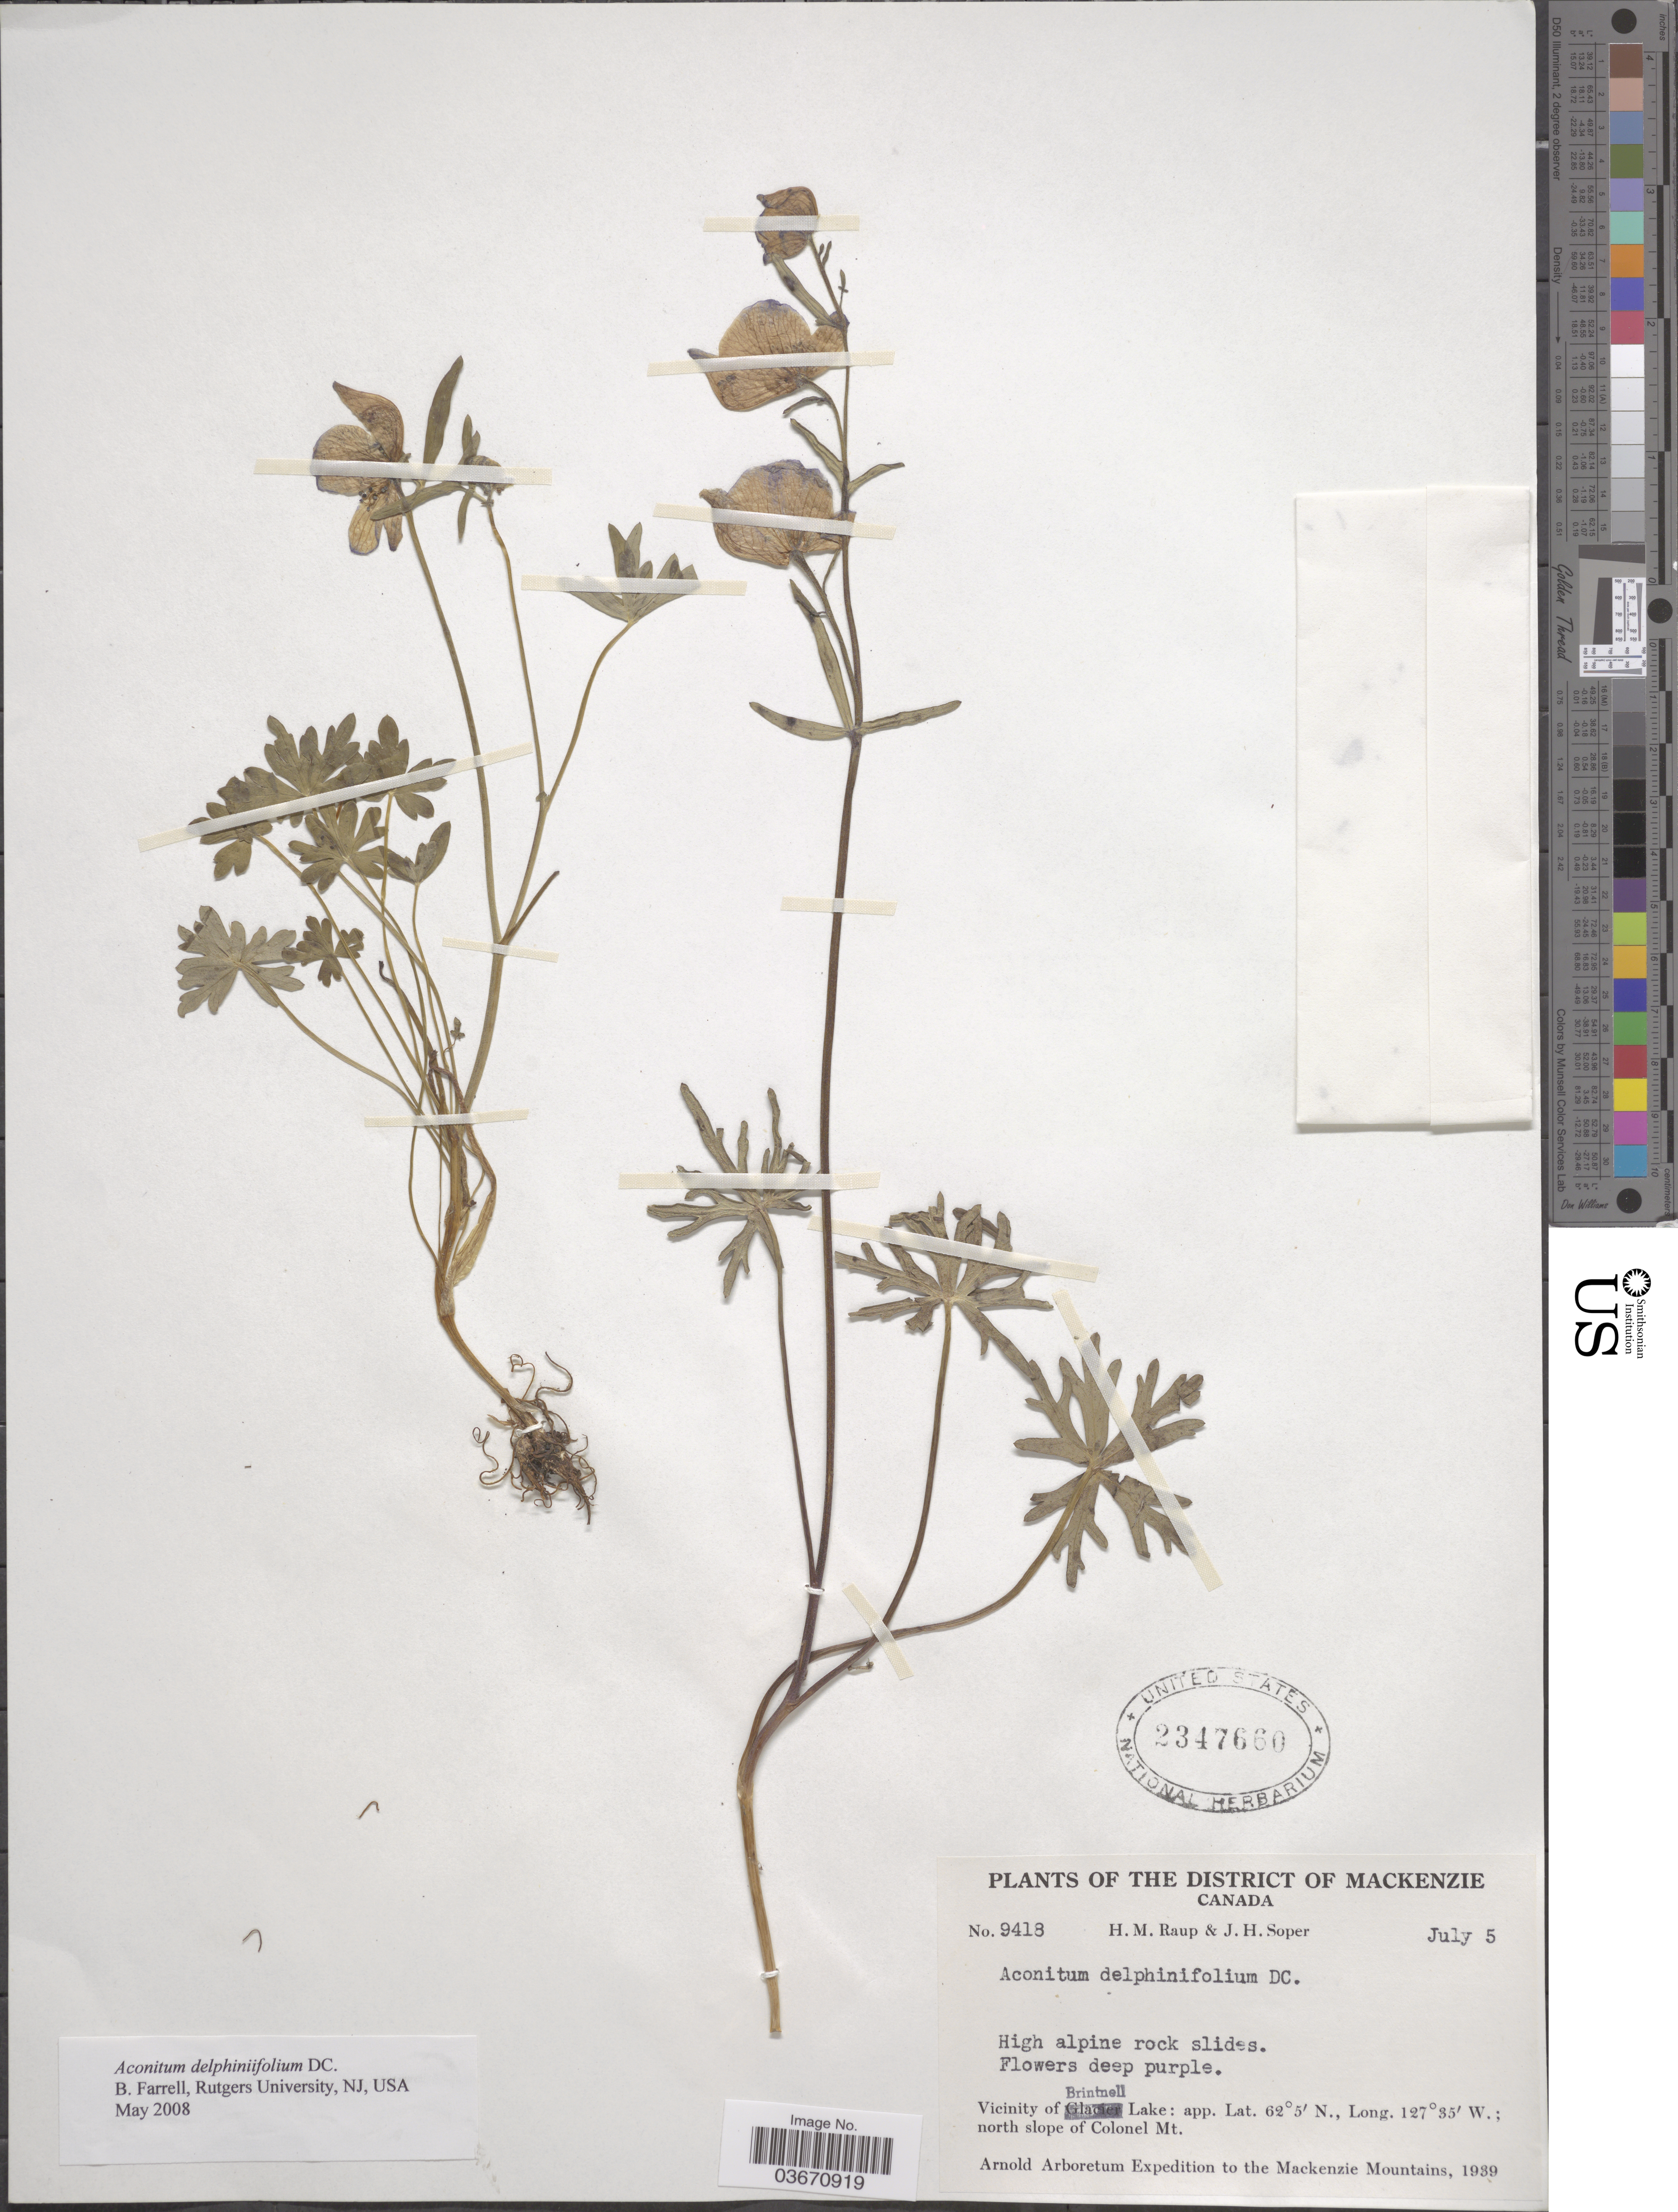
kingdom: Plantae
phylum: Tracheophyta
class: Magnoliopsida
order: Ranunculales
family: Ranunculaceae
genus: Aconitum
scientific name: Aconitum delphinifolium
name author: DC.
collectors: H. Raup & J. H. Soper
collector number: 9418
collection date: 1939-07-05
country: Canada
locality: The District of Mackenzie. Vicinity of Brintnell Lake; north slope of Colonel Mt. Mackenzie Mountains.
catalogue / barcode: US 2347660